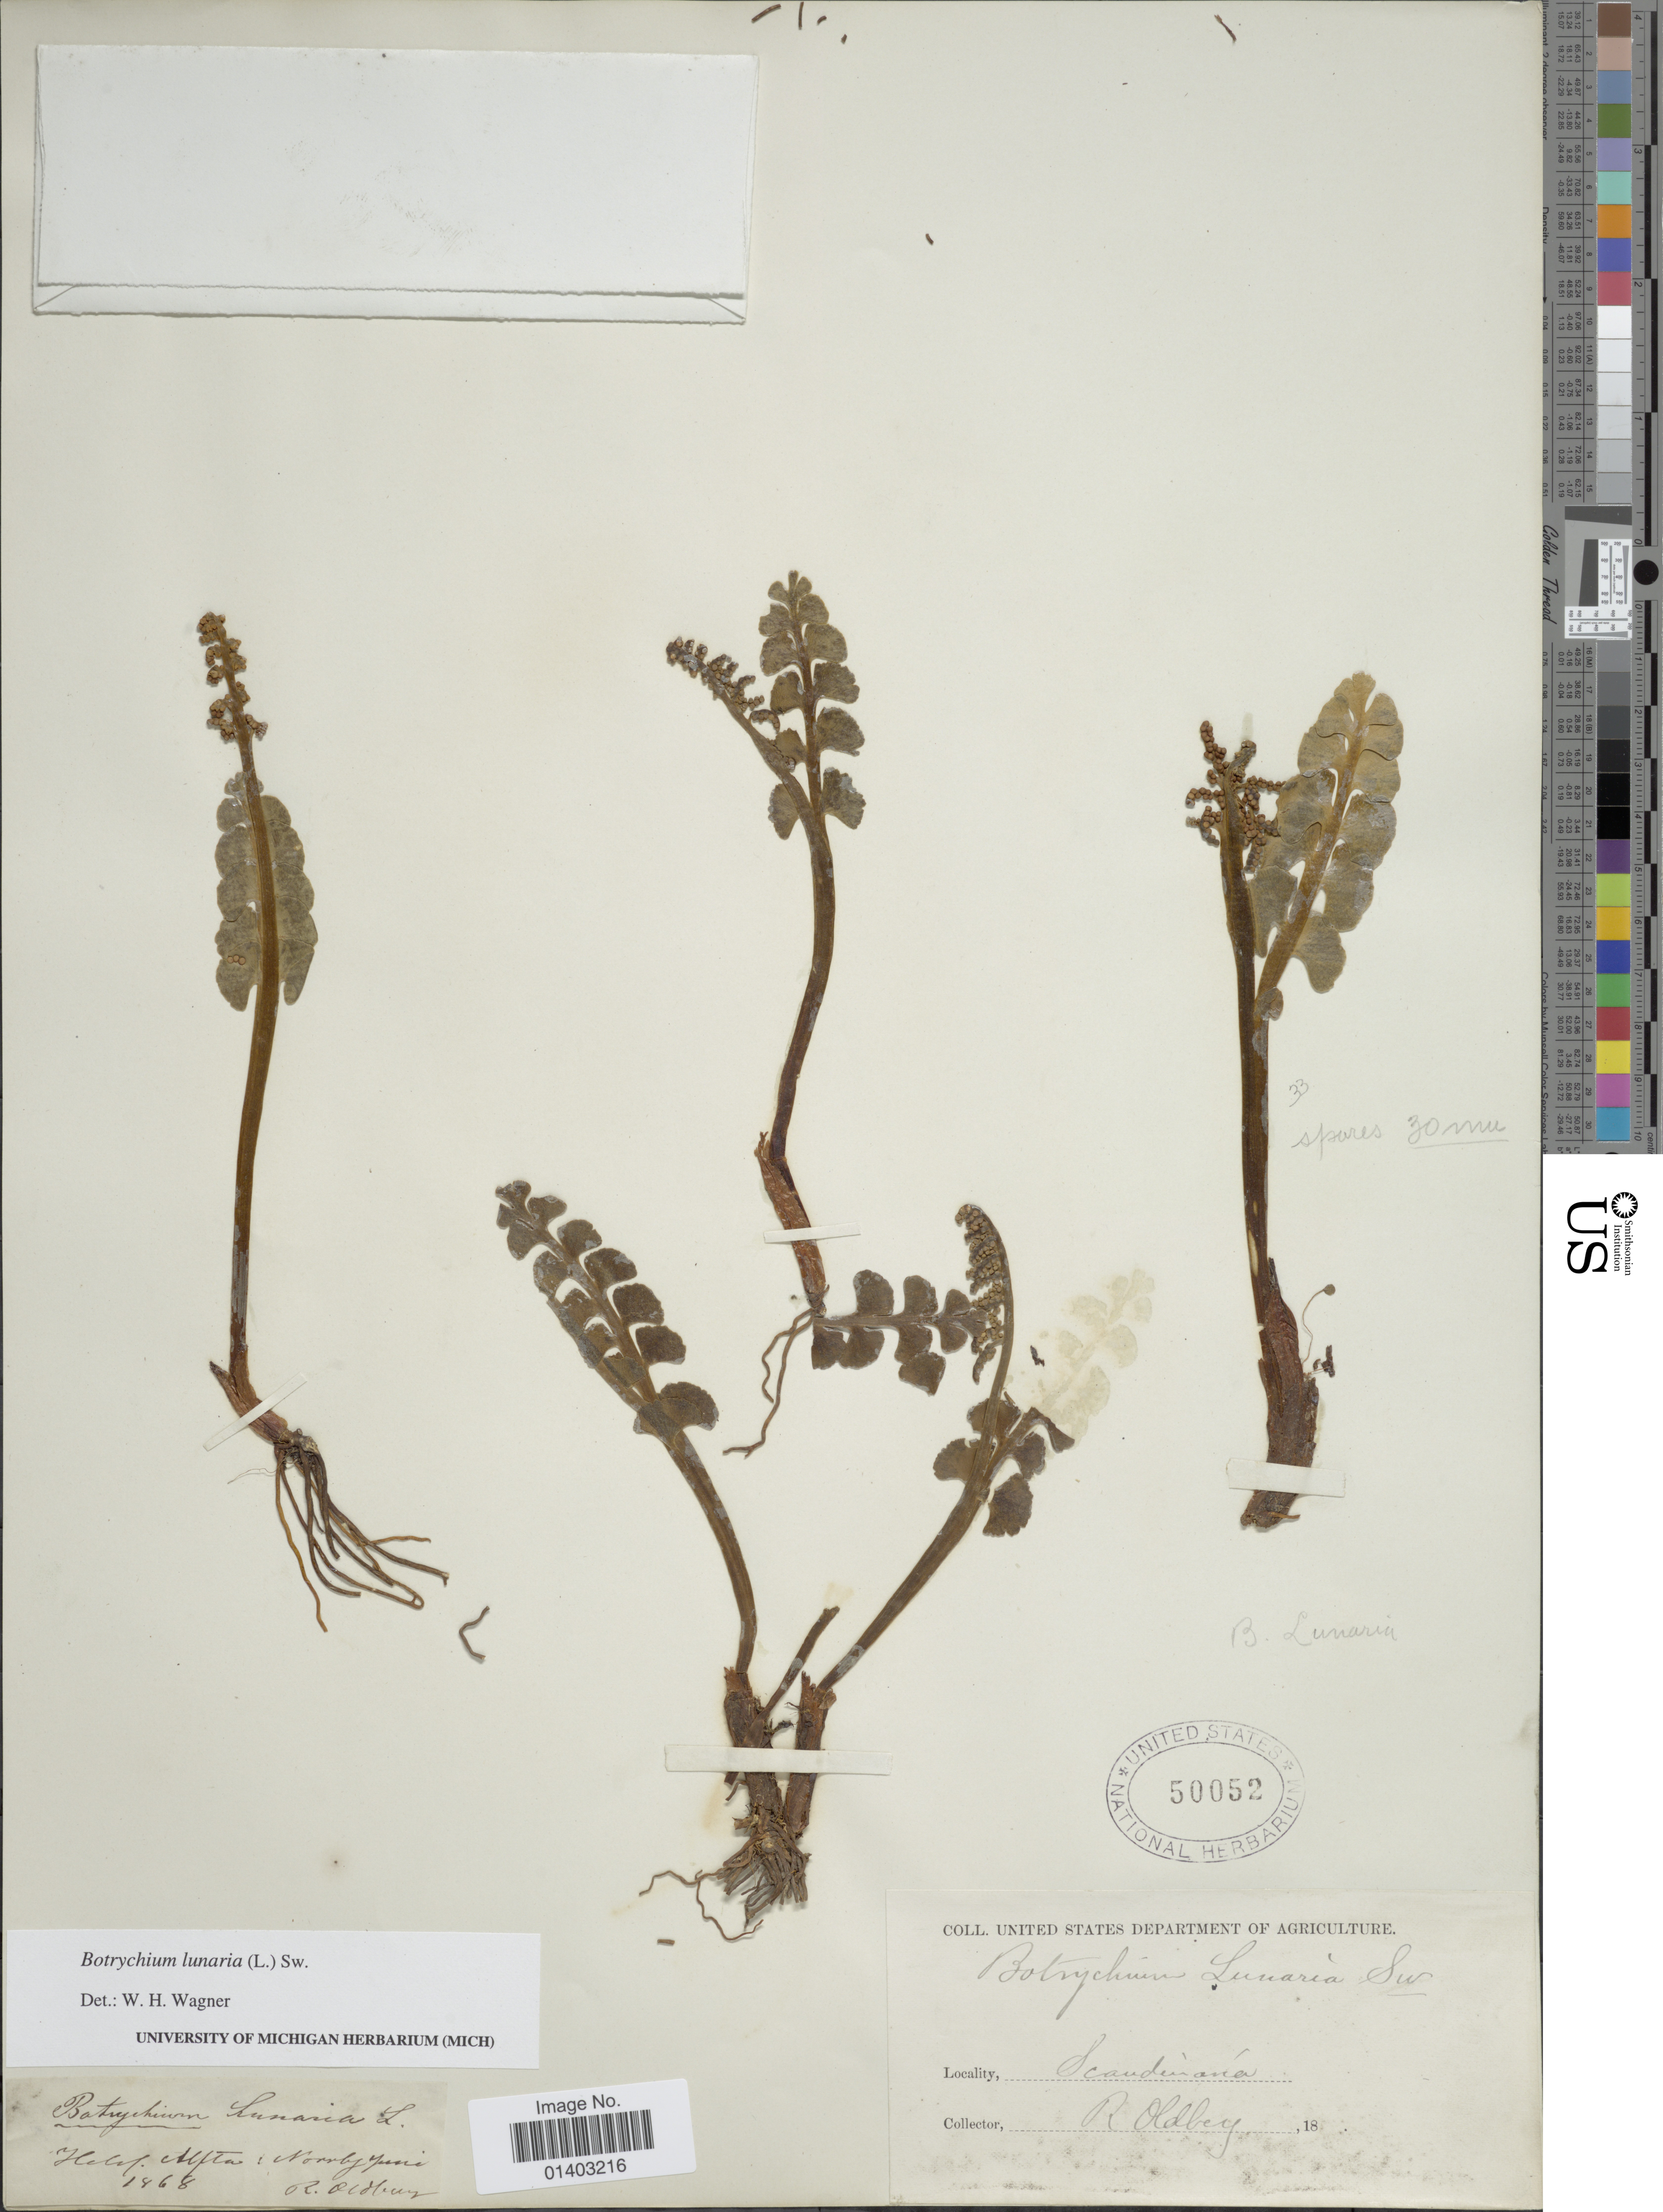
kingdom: Plantae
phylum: Tracheophyta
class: Polypodiopsida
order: Ophioglossales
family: Ophioglossaceae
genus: Botrychium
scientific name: Botrychium lunaria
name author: (L.) Sw.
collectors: R. Oldberg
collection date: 1868-06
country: Sweden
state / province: Gävleborg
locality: Helsl, Alfta: Norrby.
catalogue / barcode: US 50052